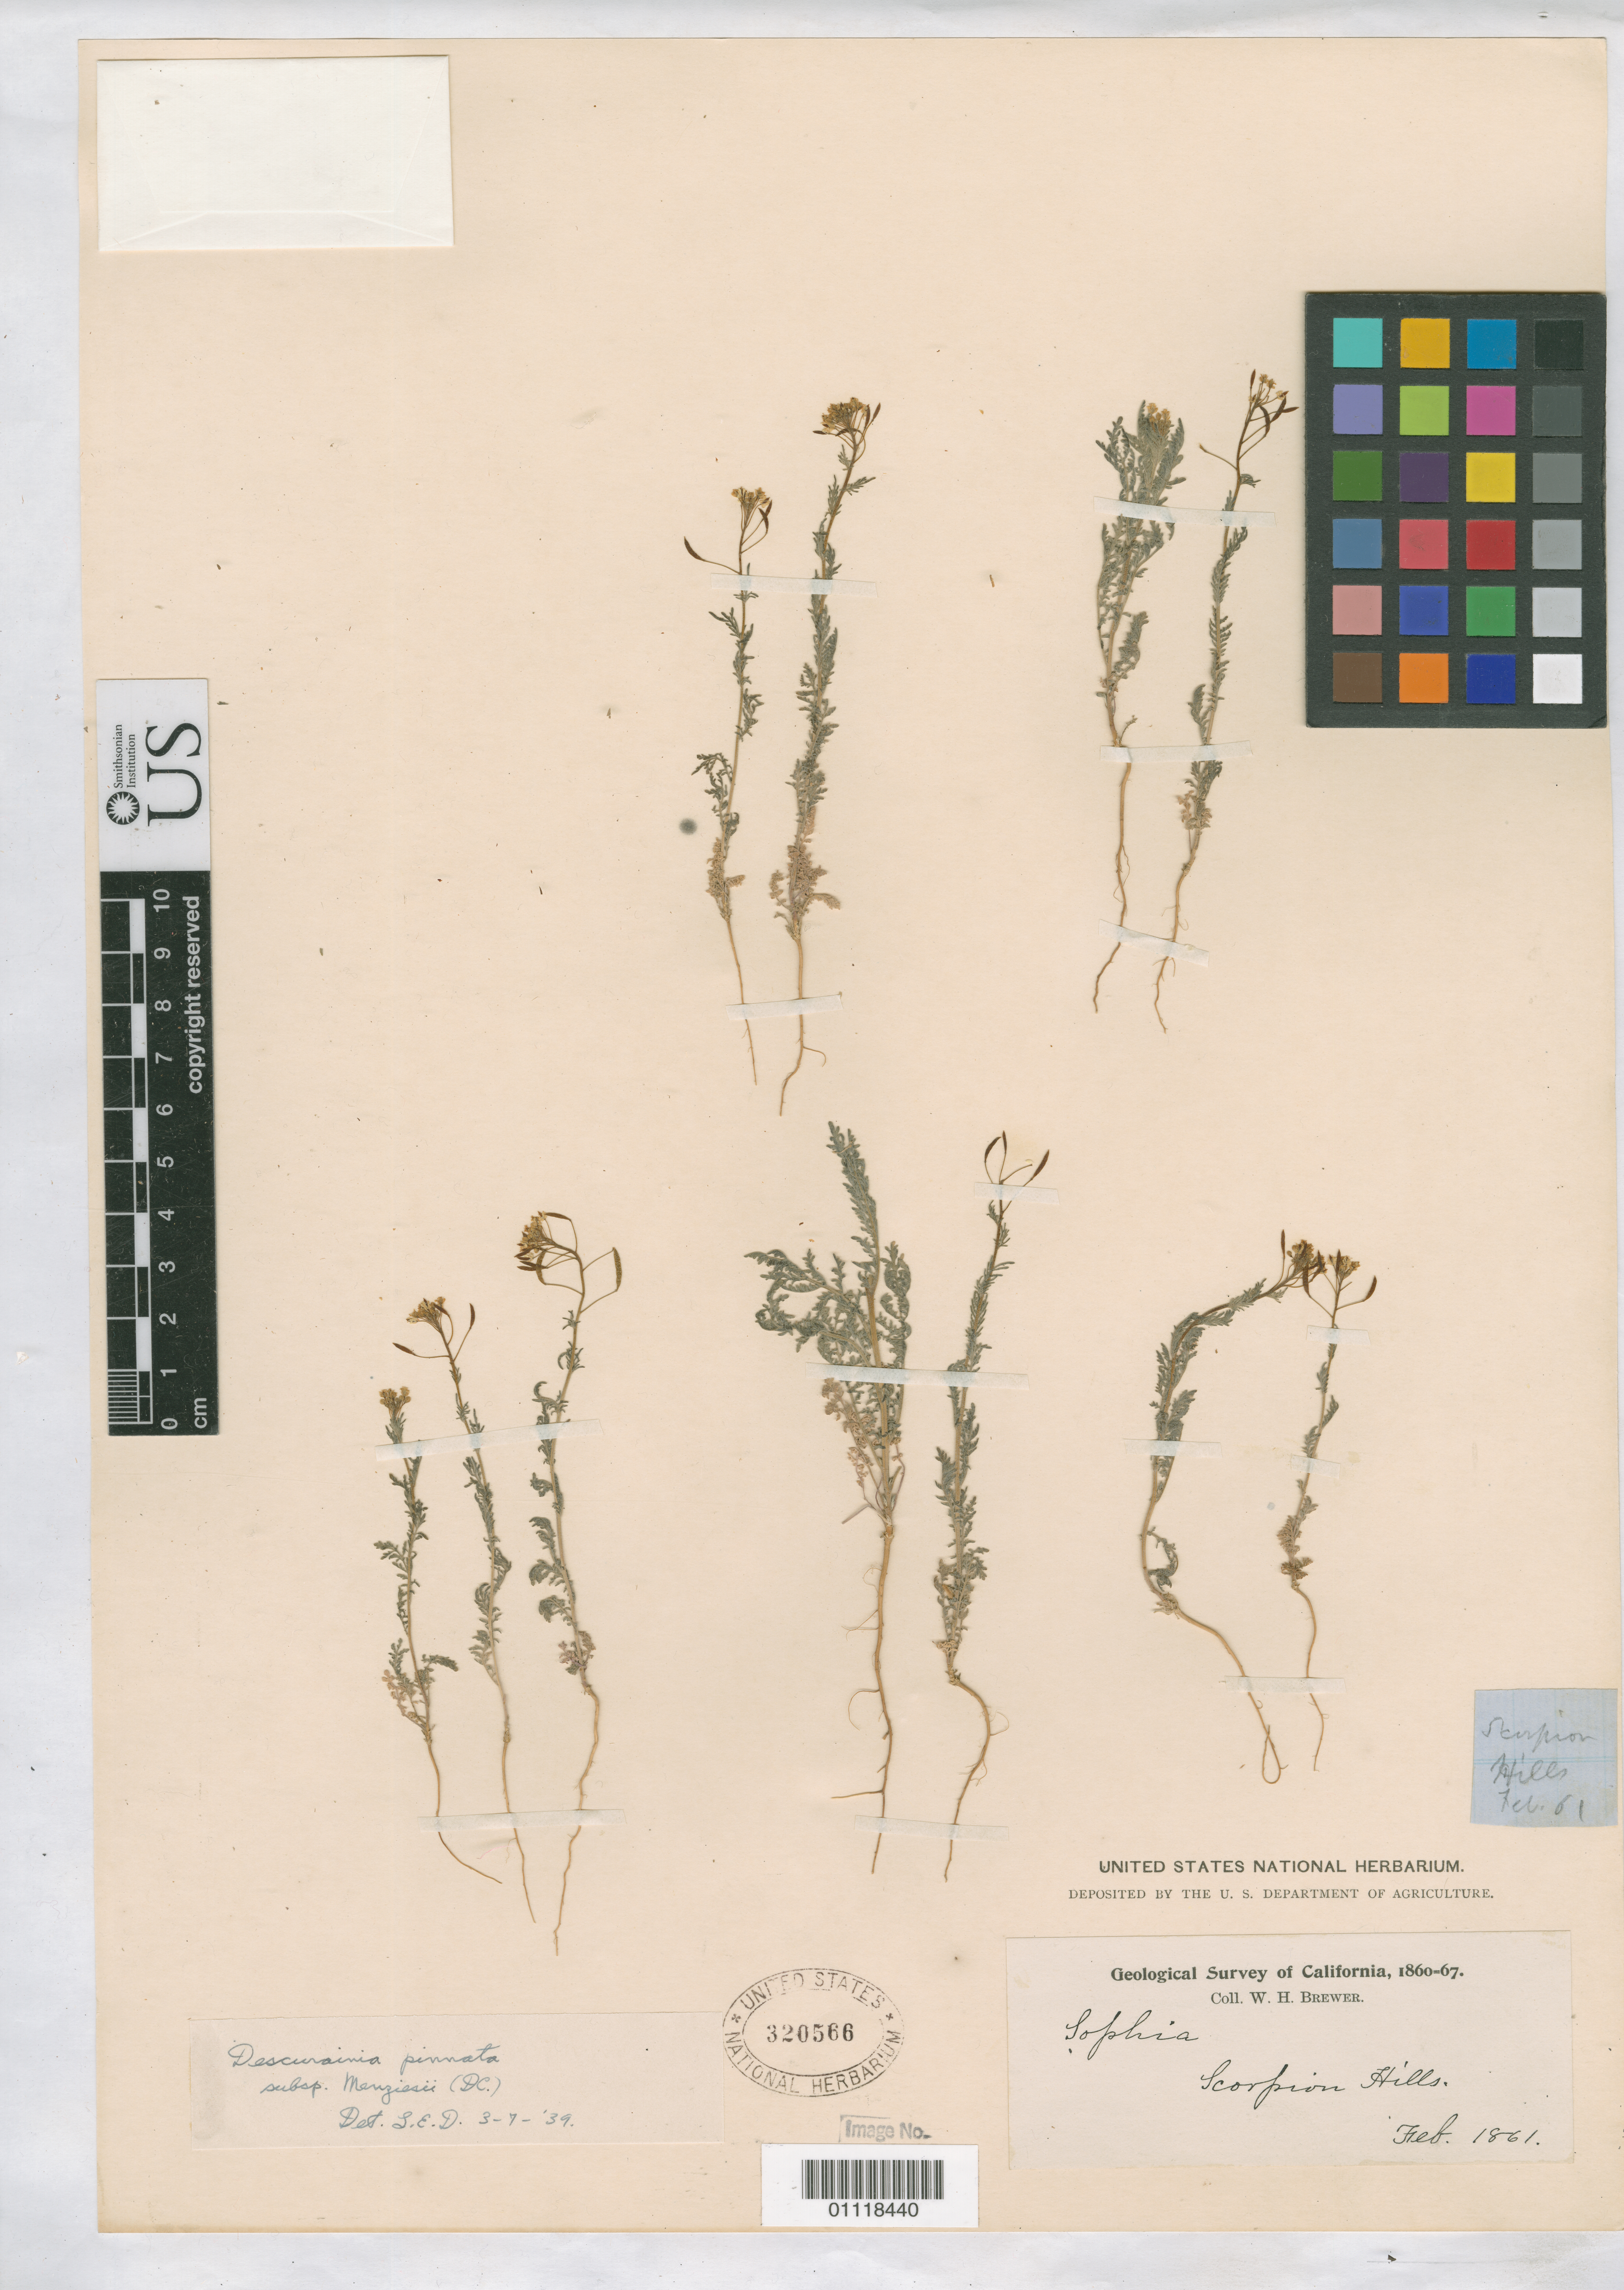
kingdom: Plantae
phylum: Tracheophyta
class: Magnoliopsida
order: Brassicales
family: Brassicaceae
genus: Descurainia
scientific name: Descurainia pinnata subsp. menziesii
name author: (DC.) Detling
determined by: Detling, L. E.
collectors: W. H. Brewer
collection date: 1861-02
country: United States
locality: Scorpion Hills.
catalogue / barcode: US 320566